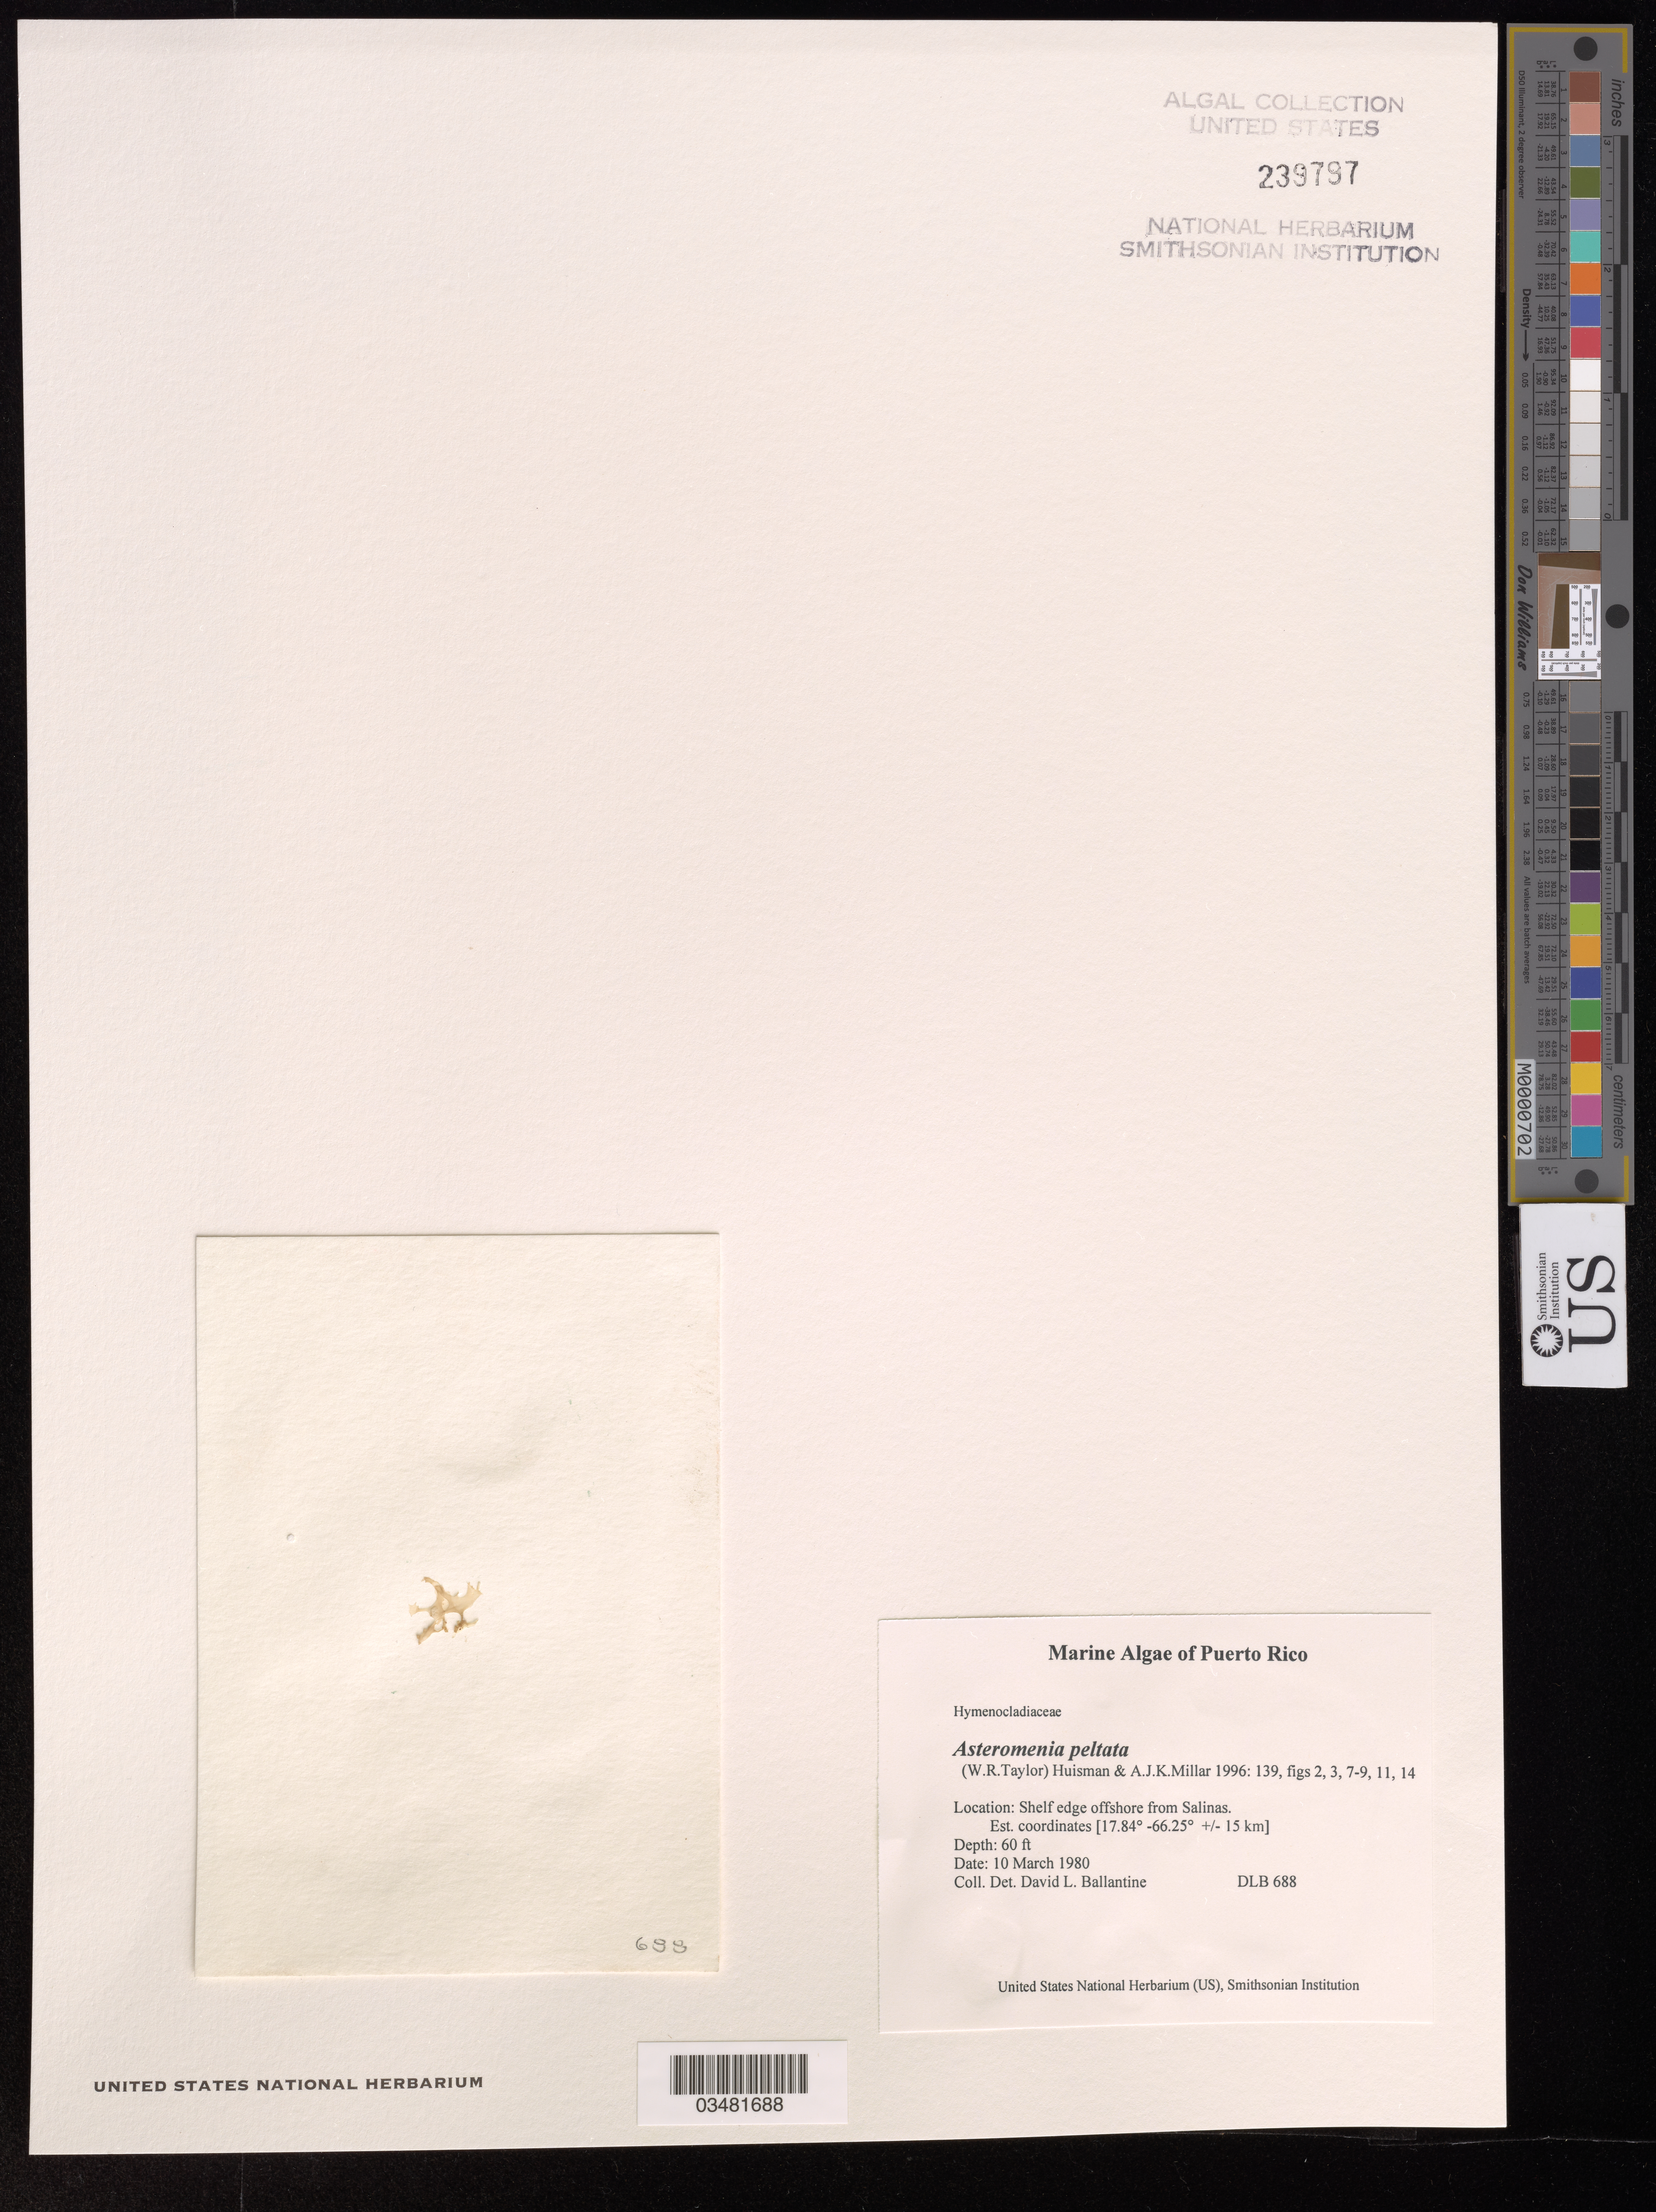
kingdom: Plantae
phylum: Rhodophyta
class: Florideophyceae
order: Rhodymeniales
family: Hymenocladiaceae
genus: Asteromenia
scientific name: Asteromenia peltata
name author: (W.R. Taylor) Huisman & A.J.K. Millar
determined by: Ballantine, D. L.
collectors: D.L. Ballantine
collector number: DLB 688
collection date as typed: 10 Mar 1980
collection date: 1980-03-10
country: Puerto Rico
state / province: Guanica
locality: Shelf edge offshore from Salinas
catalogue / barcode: US 239797